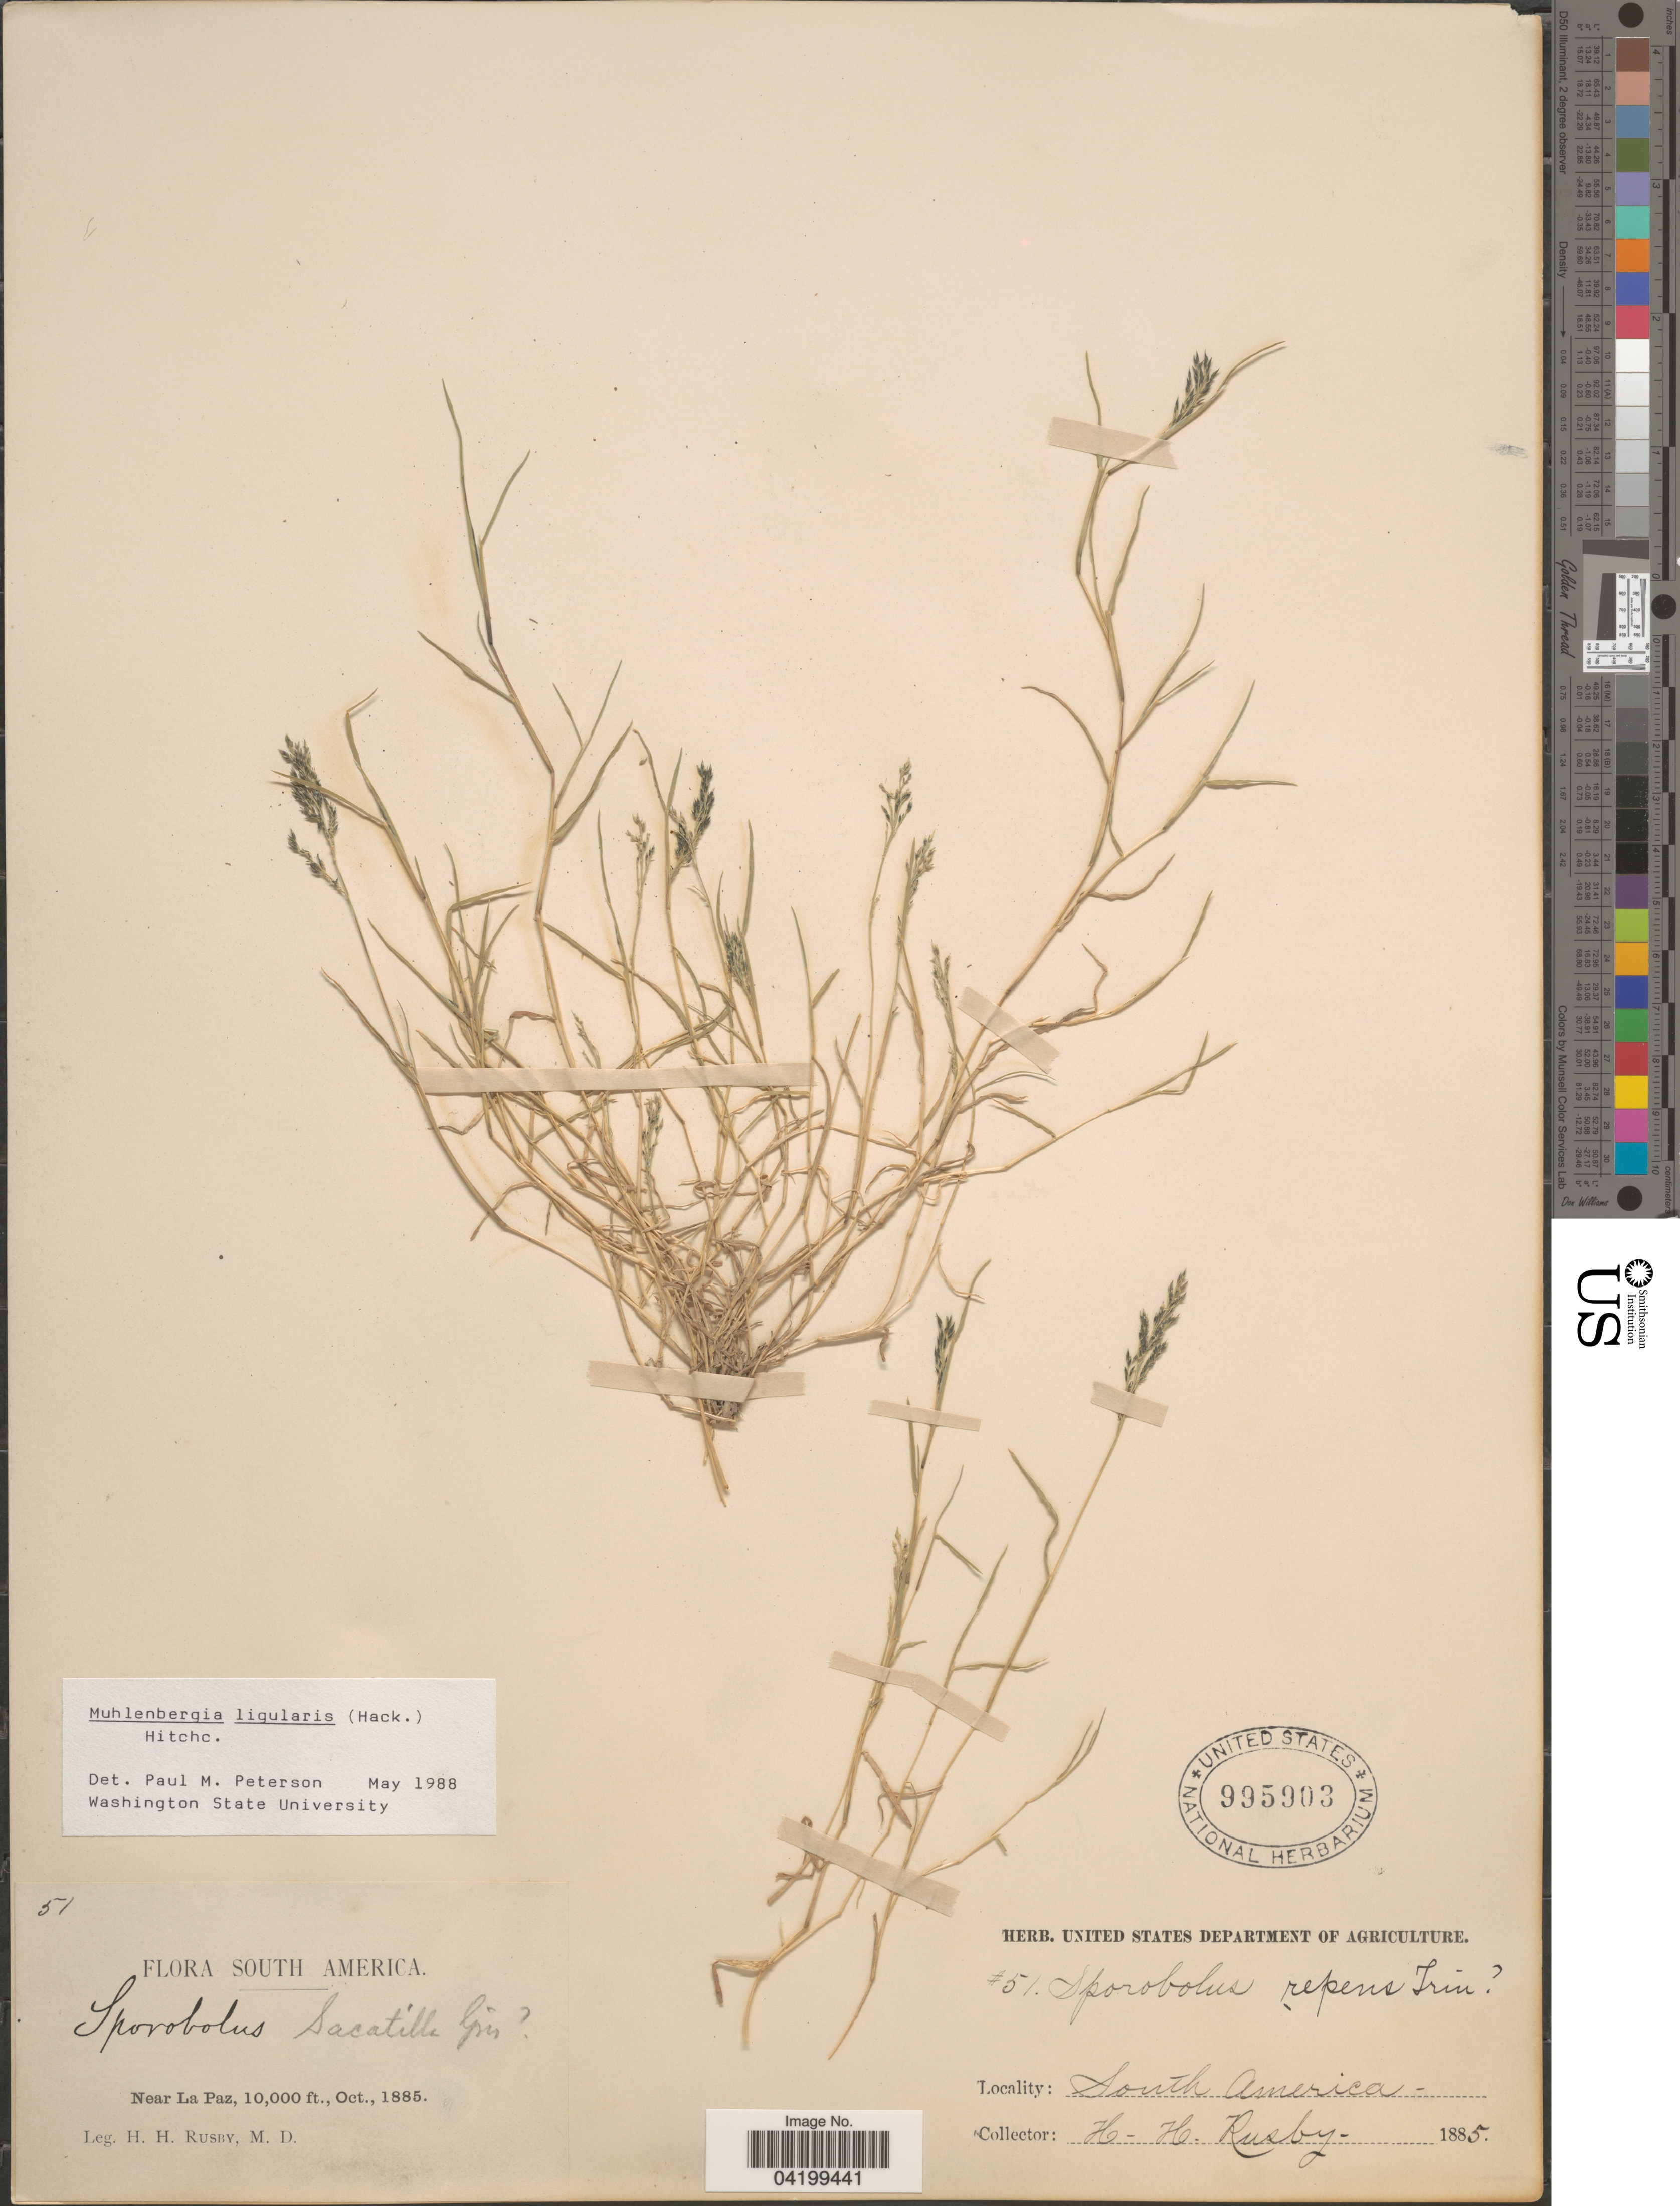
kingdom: Plantae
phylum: Tracheophyta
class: Liliopsida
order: Poales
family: Poaceae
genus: Muhlenbergia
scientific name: Muhlenbergia ligularis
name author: (Hack.) Hitchc.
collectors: H. H. Rusby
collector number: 51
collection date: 1885-10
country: Bolivia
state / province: La Paz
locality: Near La Paz.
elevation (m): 3048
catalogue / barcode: US 995903